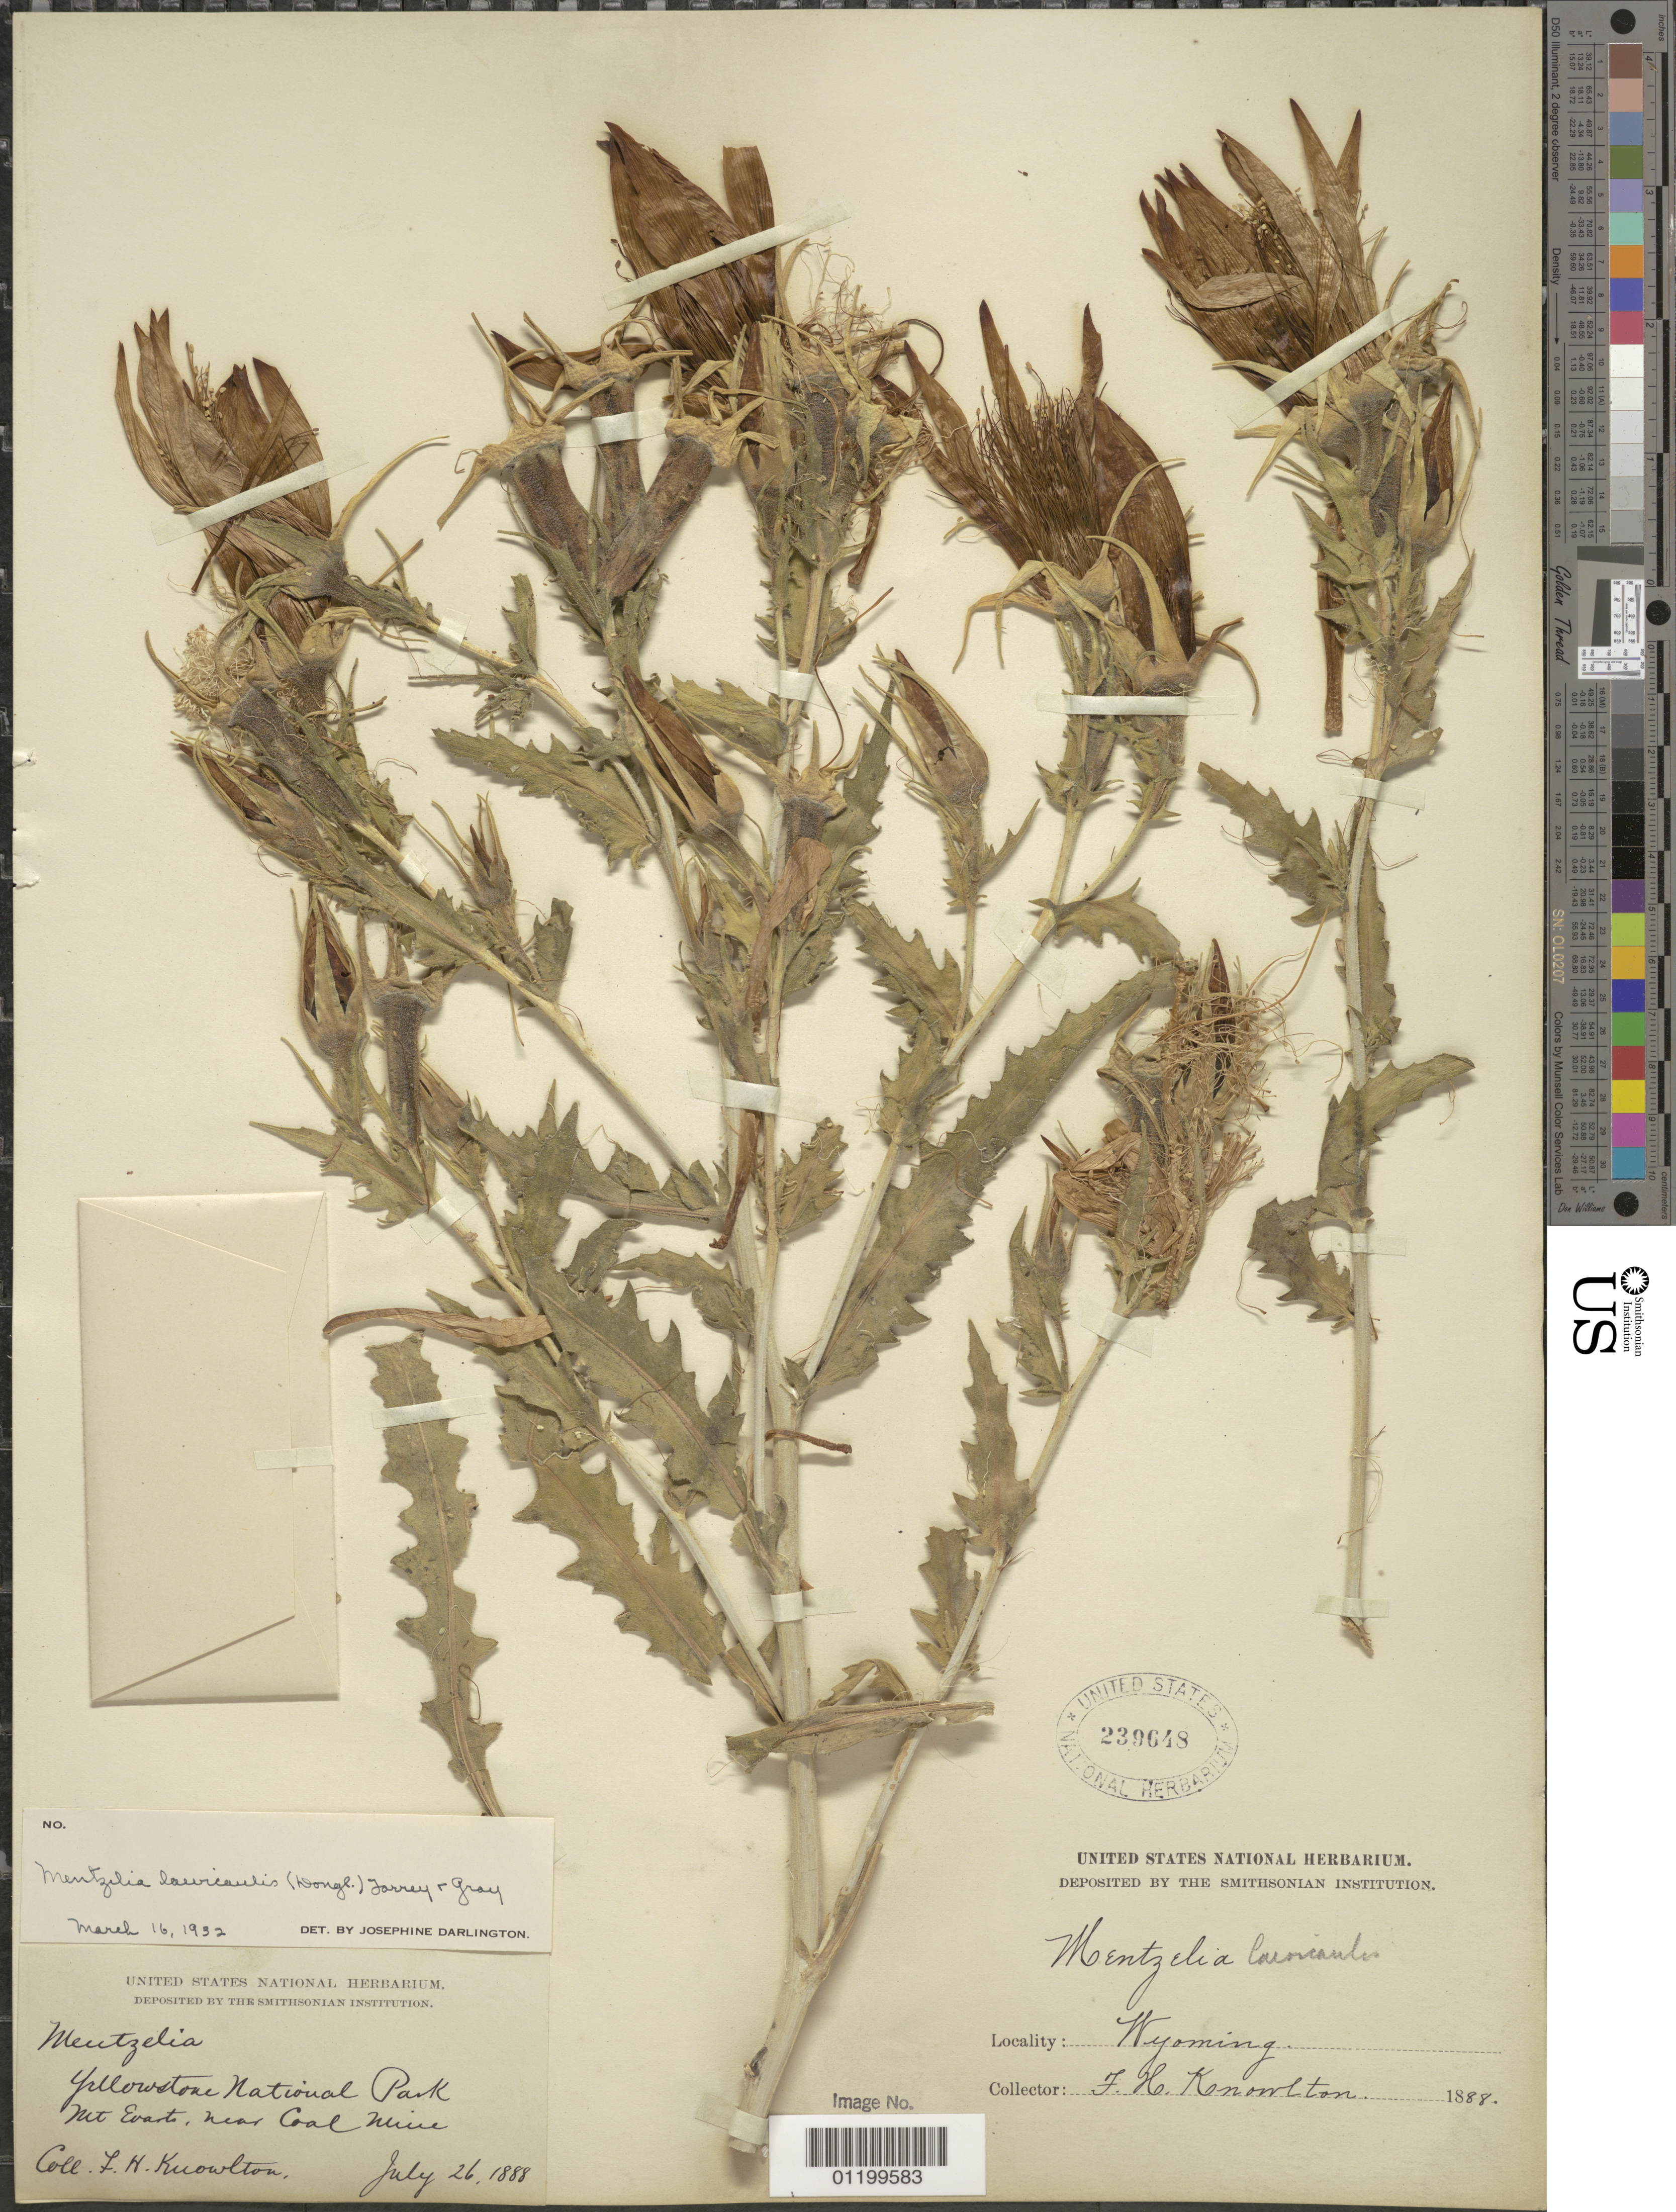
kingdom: Plantae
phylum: Tracheophyta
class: Magnoliopsida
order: Cornales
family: Loasaceae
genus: Mentzelia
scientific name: Mentzelia laevicaulis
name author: (Douglas ex Hook.) Torr. & A. Gray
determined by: Darlington, J.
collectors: F. H. Knowlton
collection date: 1888-07-26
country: United States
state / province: Wyoming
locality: Yellowstone National Park, Mt. Evarts, near Coal Mine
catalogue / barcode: US 239648